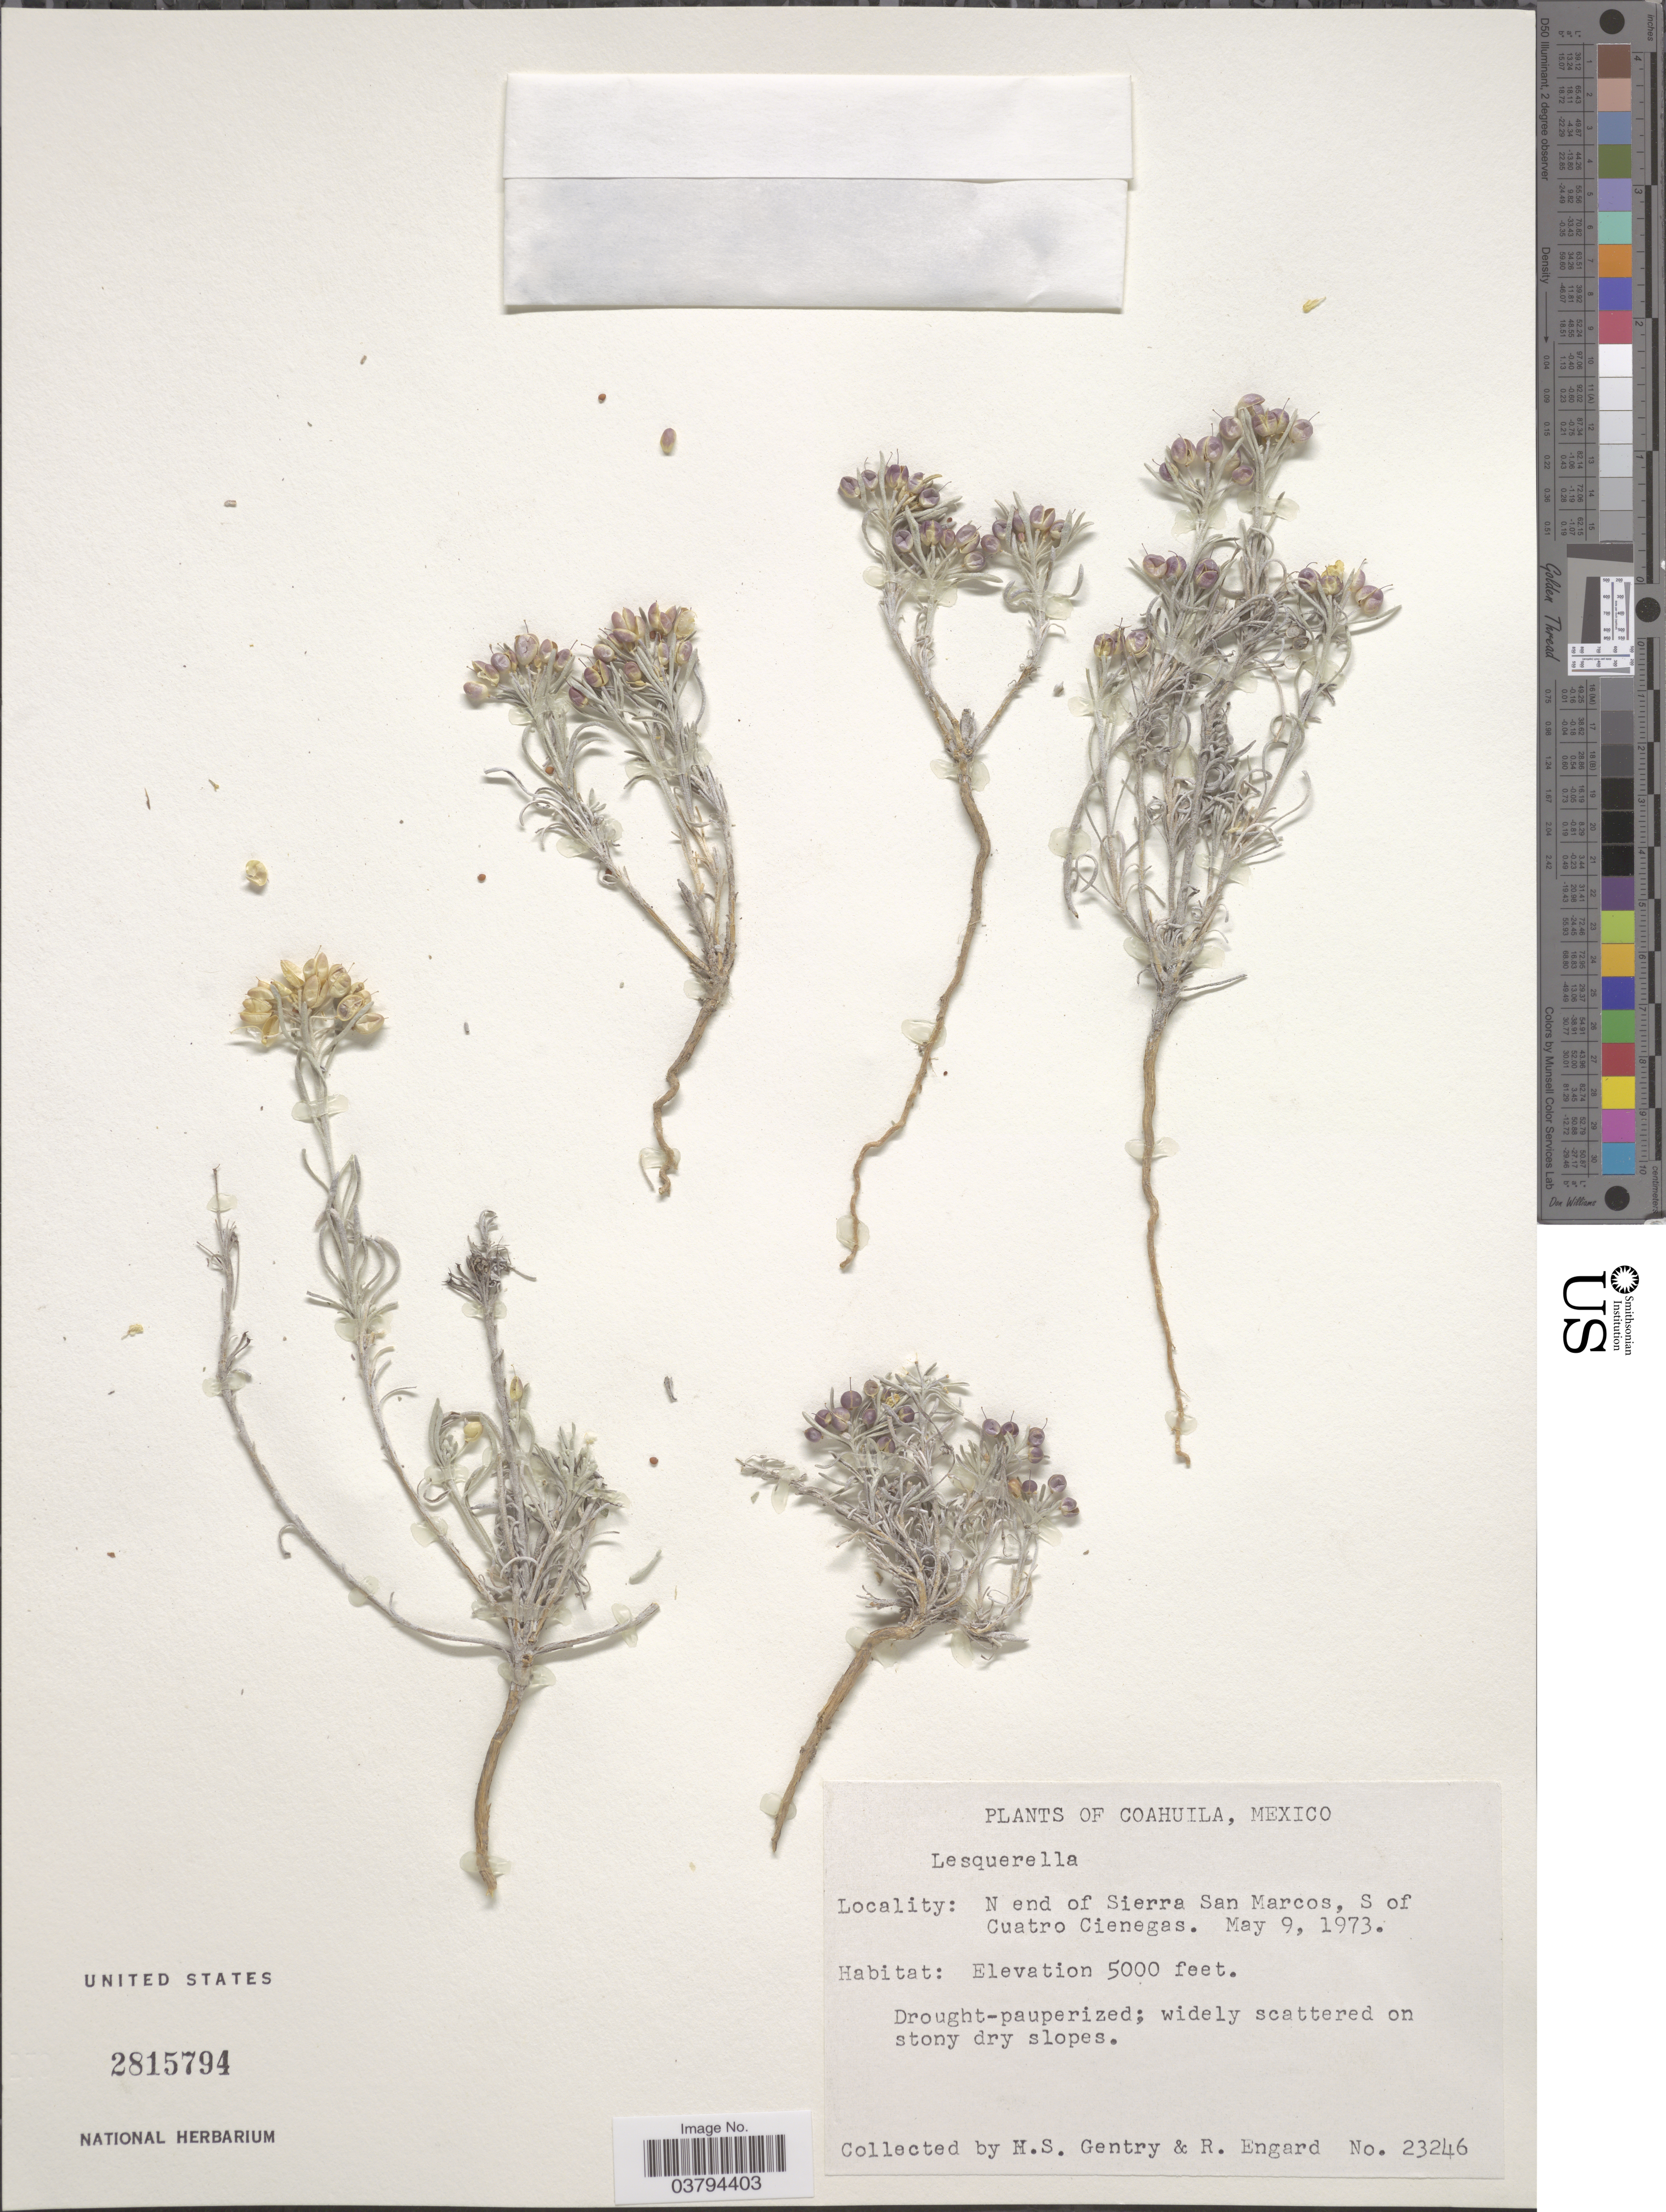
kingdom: Plantae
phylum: Tracheophyta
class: Magnoliopsida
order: Brassicales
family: Brassicaceae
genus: Lesquerella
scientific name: Lesquerella sp.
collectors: H. S. Gentry & R. Engard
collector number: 23246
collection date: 1973-05-09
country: Mexico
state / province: Coahuila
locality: N end of Sierra San Marcos, S of Cuatro Cienegas.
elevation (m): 1524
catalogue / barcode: US 2815794